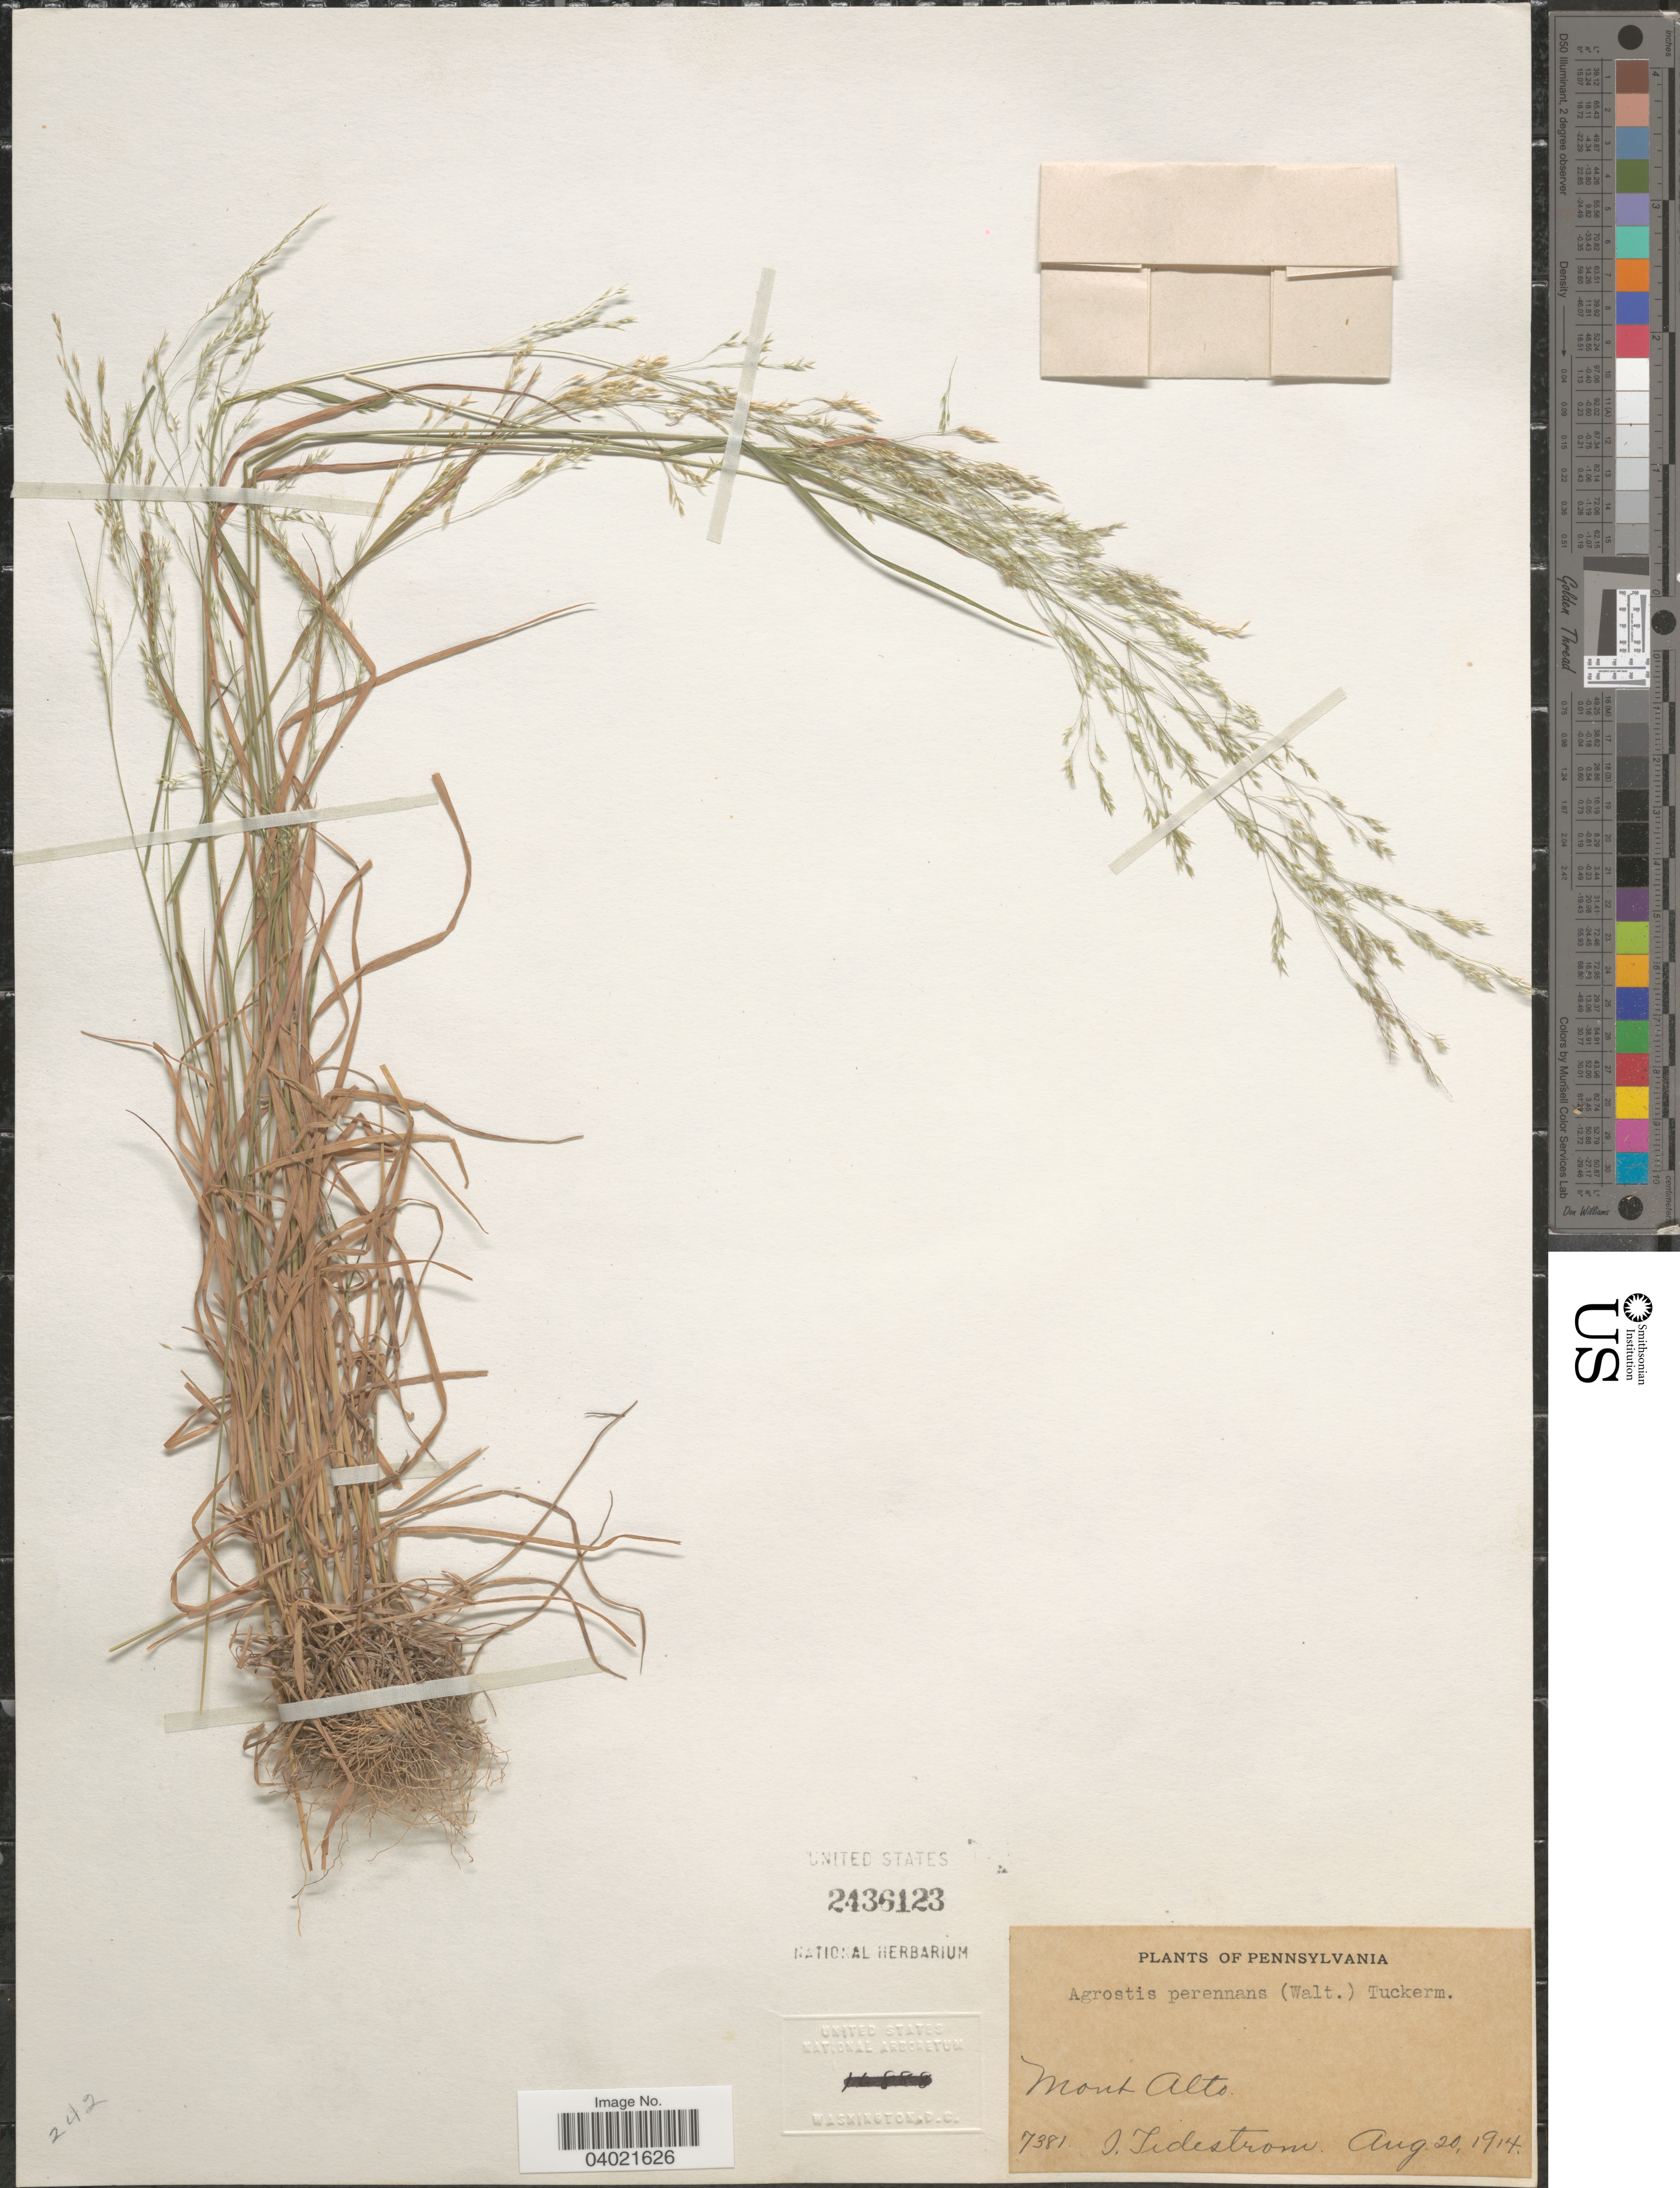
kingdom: Plantae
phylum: Tracheophyta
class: Liliopsida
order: Poales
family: Poaceae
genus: Agrostis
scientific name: Agrostis perennans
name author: (Walter) Tuck.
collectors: I. F. Tidestrom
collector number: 7381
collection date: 1914-08-20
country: United States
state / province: Pennsylvania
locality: Mont Alto.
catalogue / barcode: US 2436123